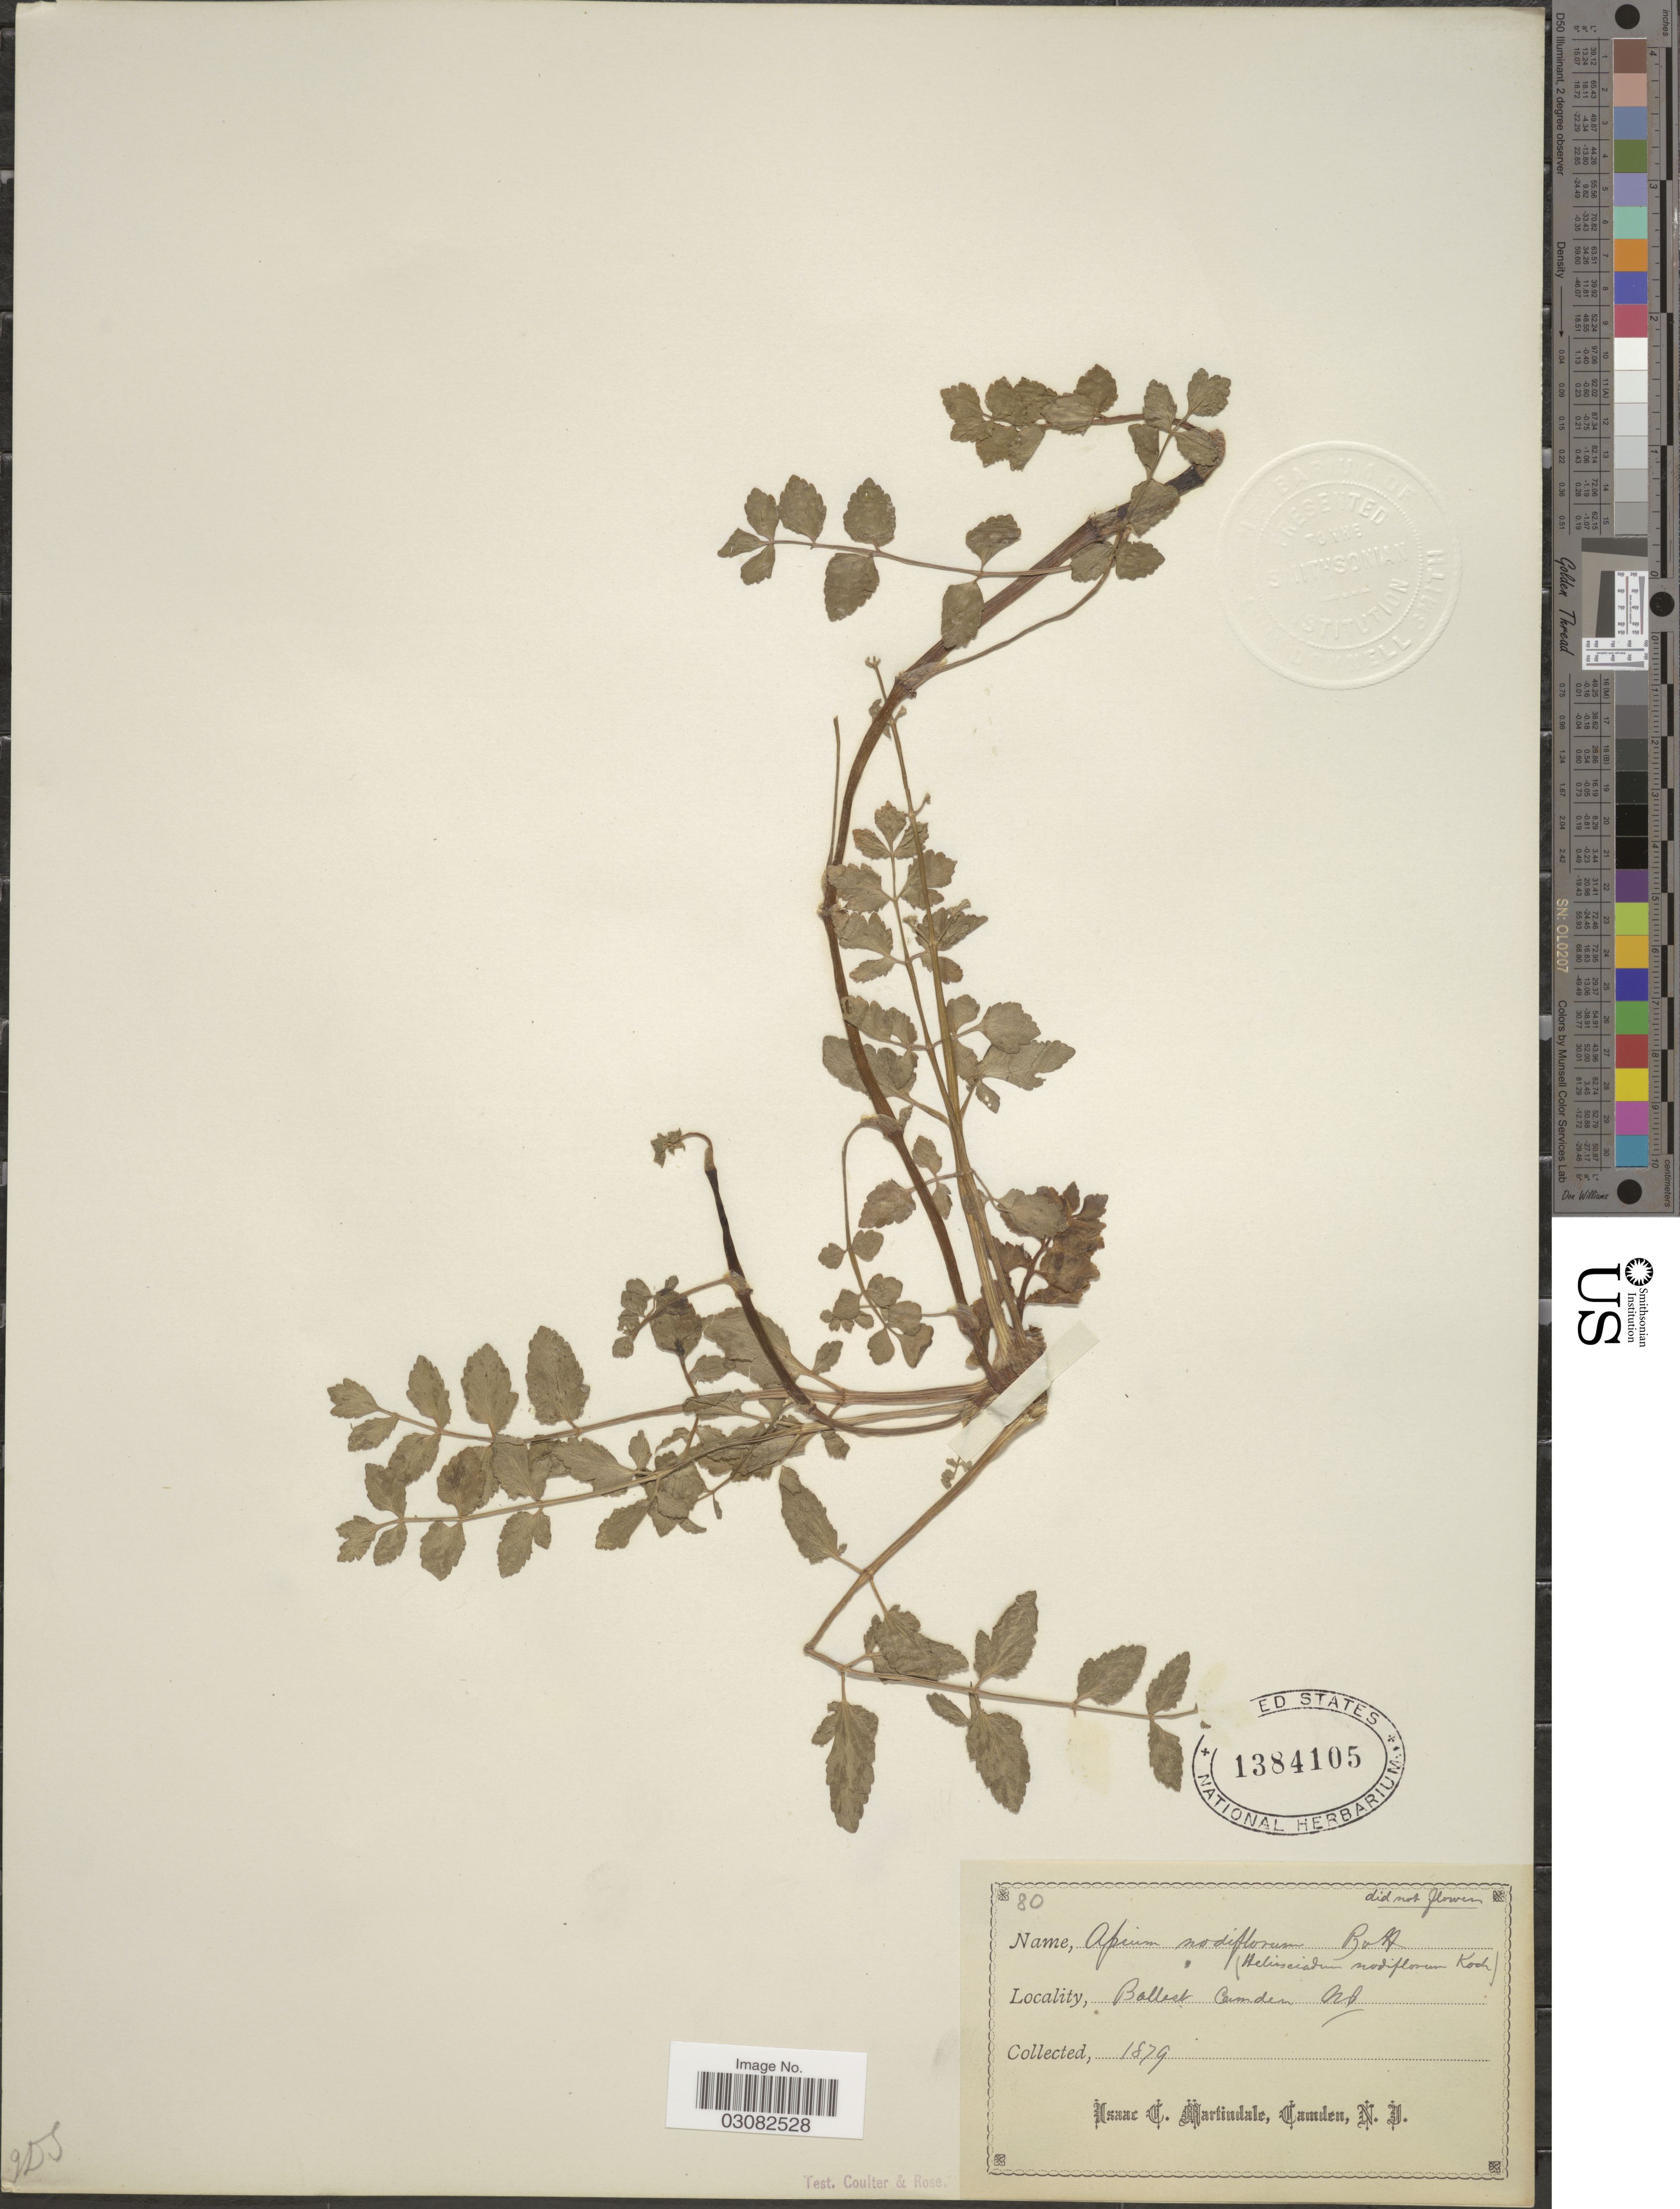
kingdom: Plantae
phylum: Tracheophyta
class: Magnoliopsida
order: Apiales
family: Apiaceae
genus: Apium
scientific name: Apium nodiflorum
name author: (L.) Lag.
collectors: I. C. Martindale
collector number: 80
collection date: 1879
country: United States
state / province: Arkansas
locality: Ballest Camden Ark.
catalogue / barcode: US 1384105